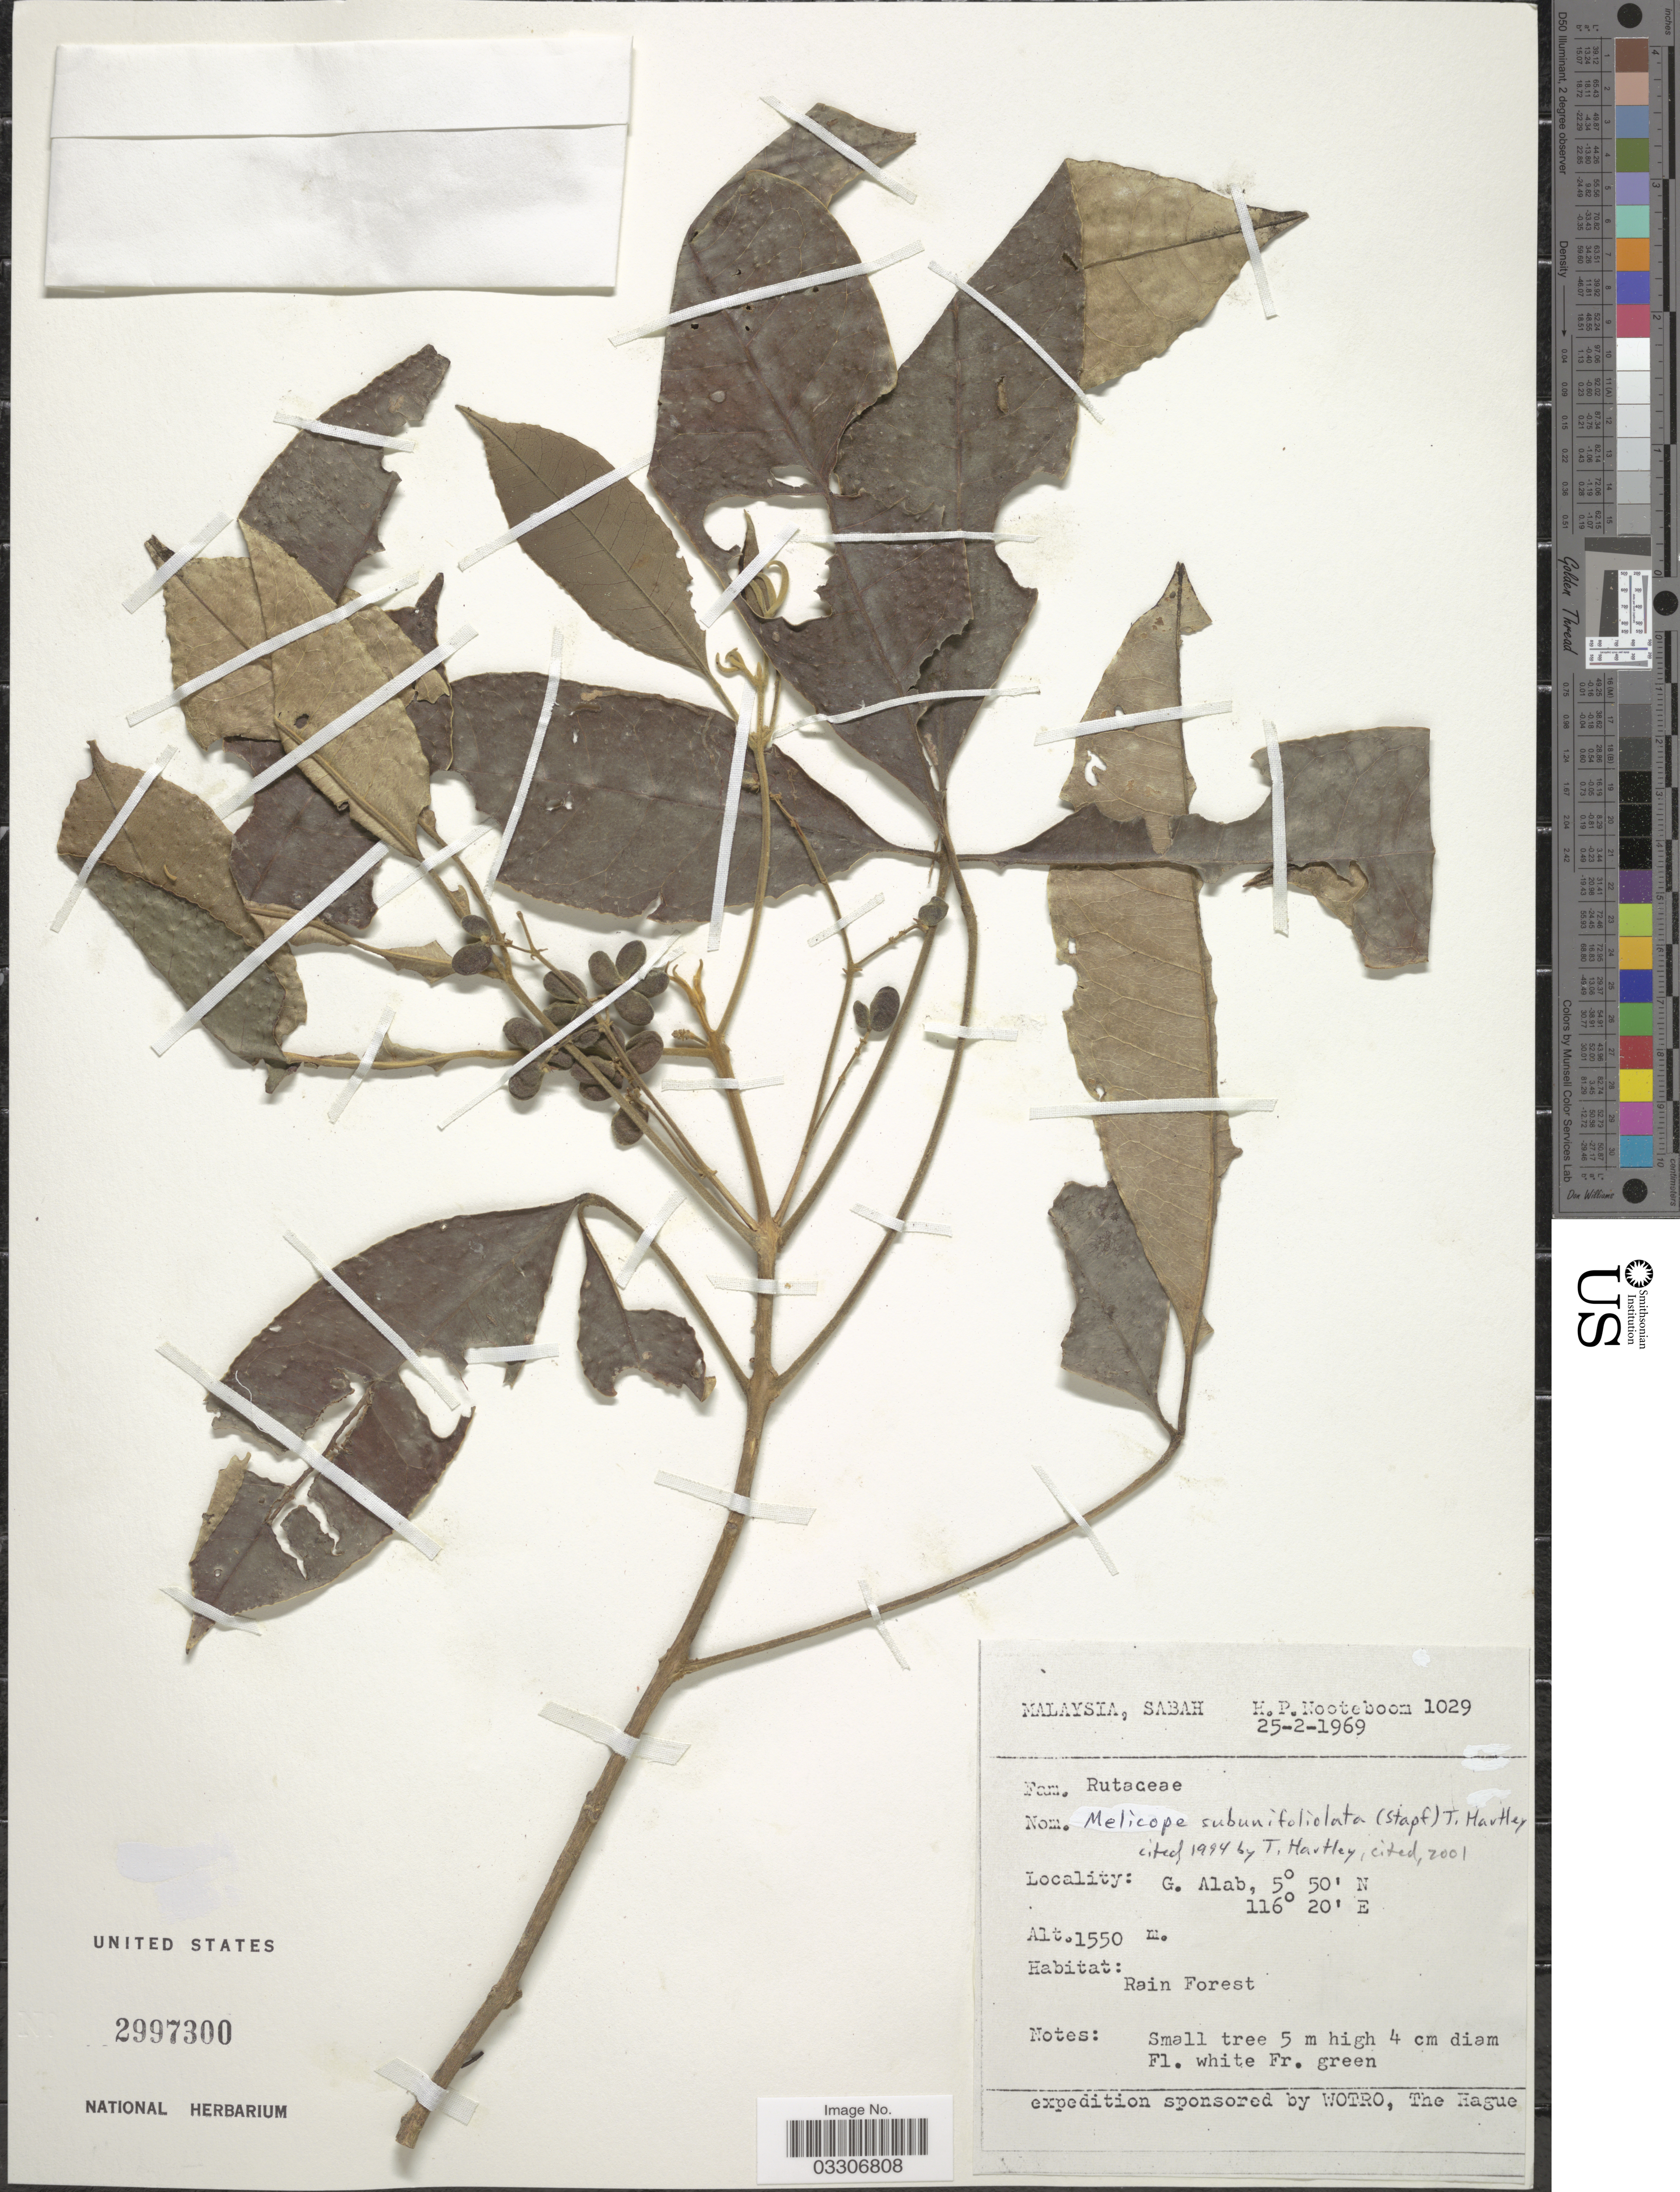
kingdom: Plantae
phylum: Tracheophyta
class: Magnoliopsida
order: Sapindales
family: Rutaceae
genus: Melicope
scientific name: Melicope subunifoliolata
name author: (Stapf) T.G. Hartley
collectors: H. P. Nooteboom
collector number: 1029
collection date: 1969-02-25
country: Malaysia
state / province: Sabah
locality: G. Alab.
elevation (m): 1550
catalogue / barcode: US 2997300